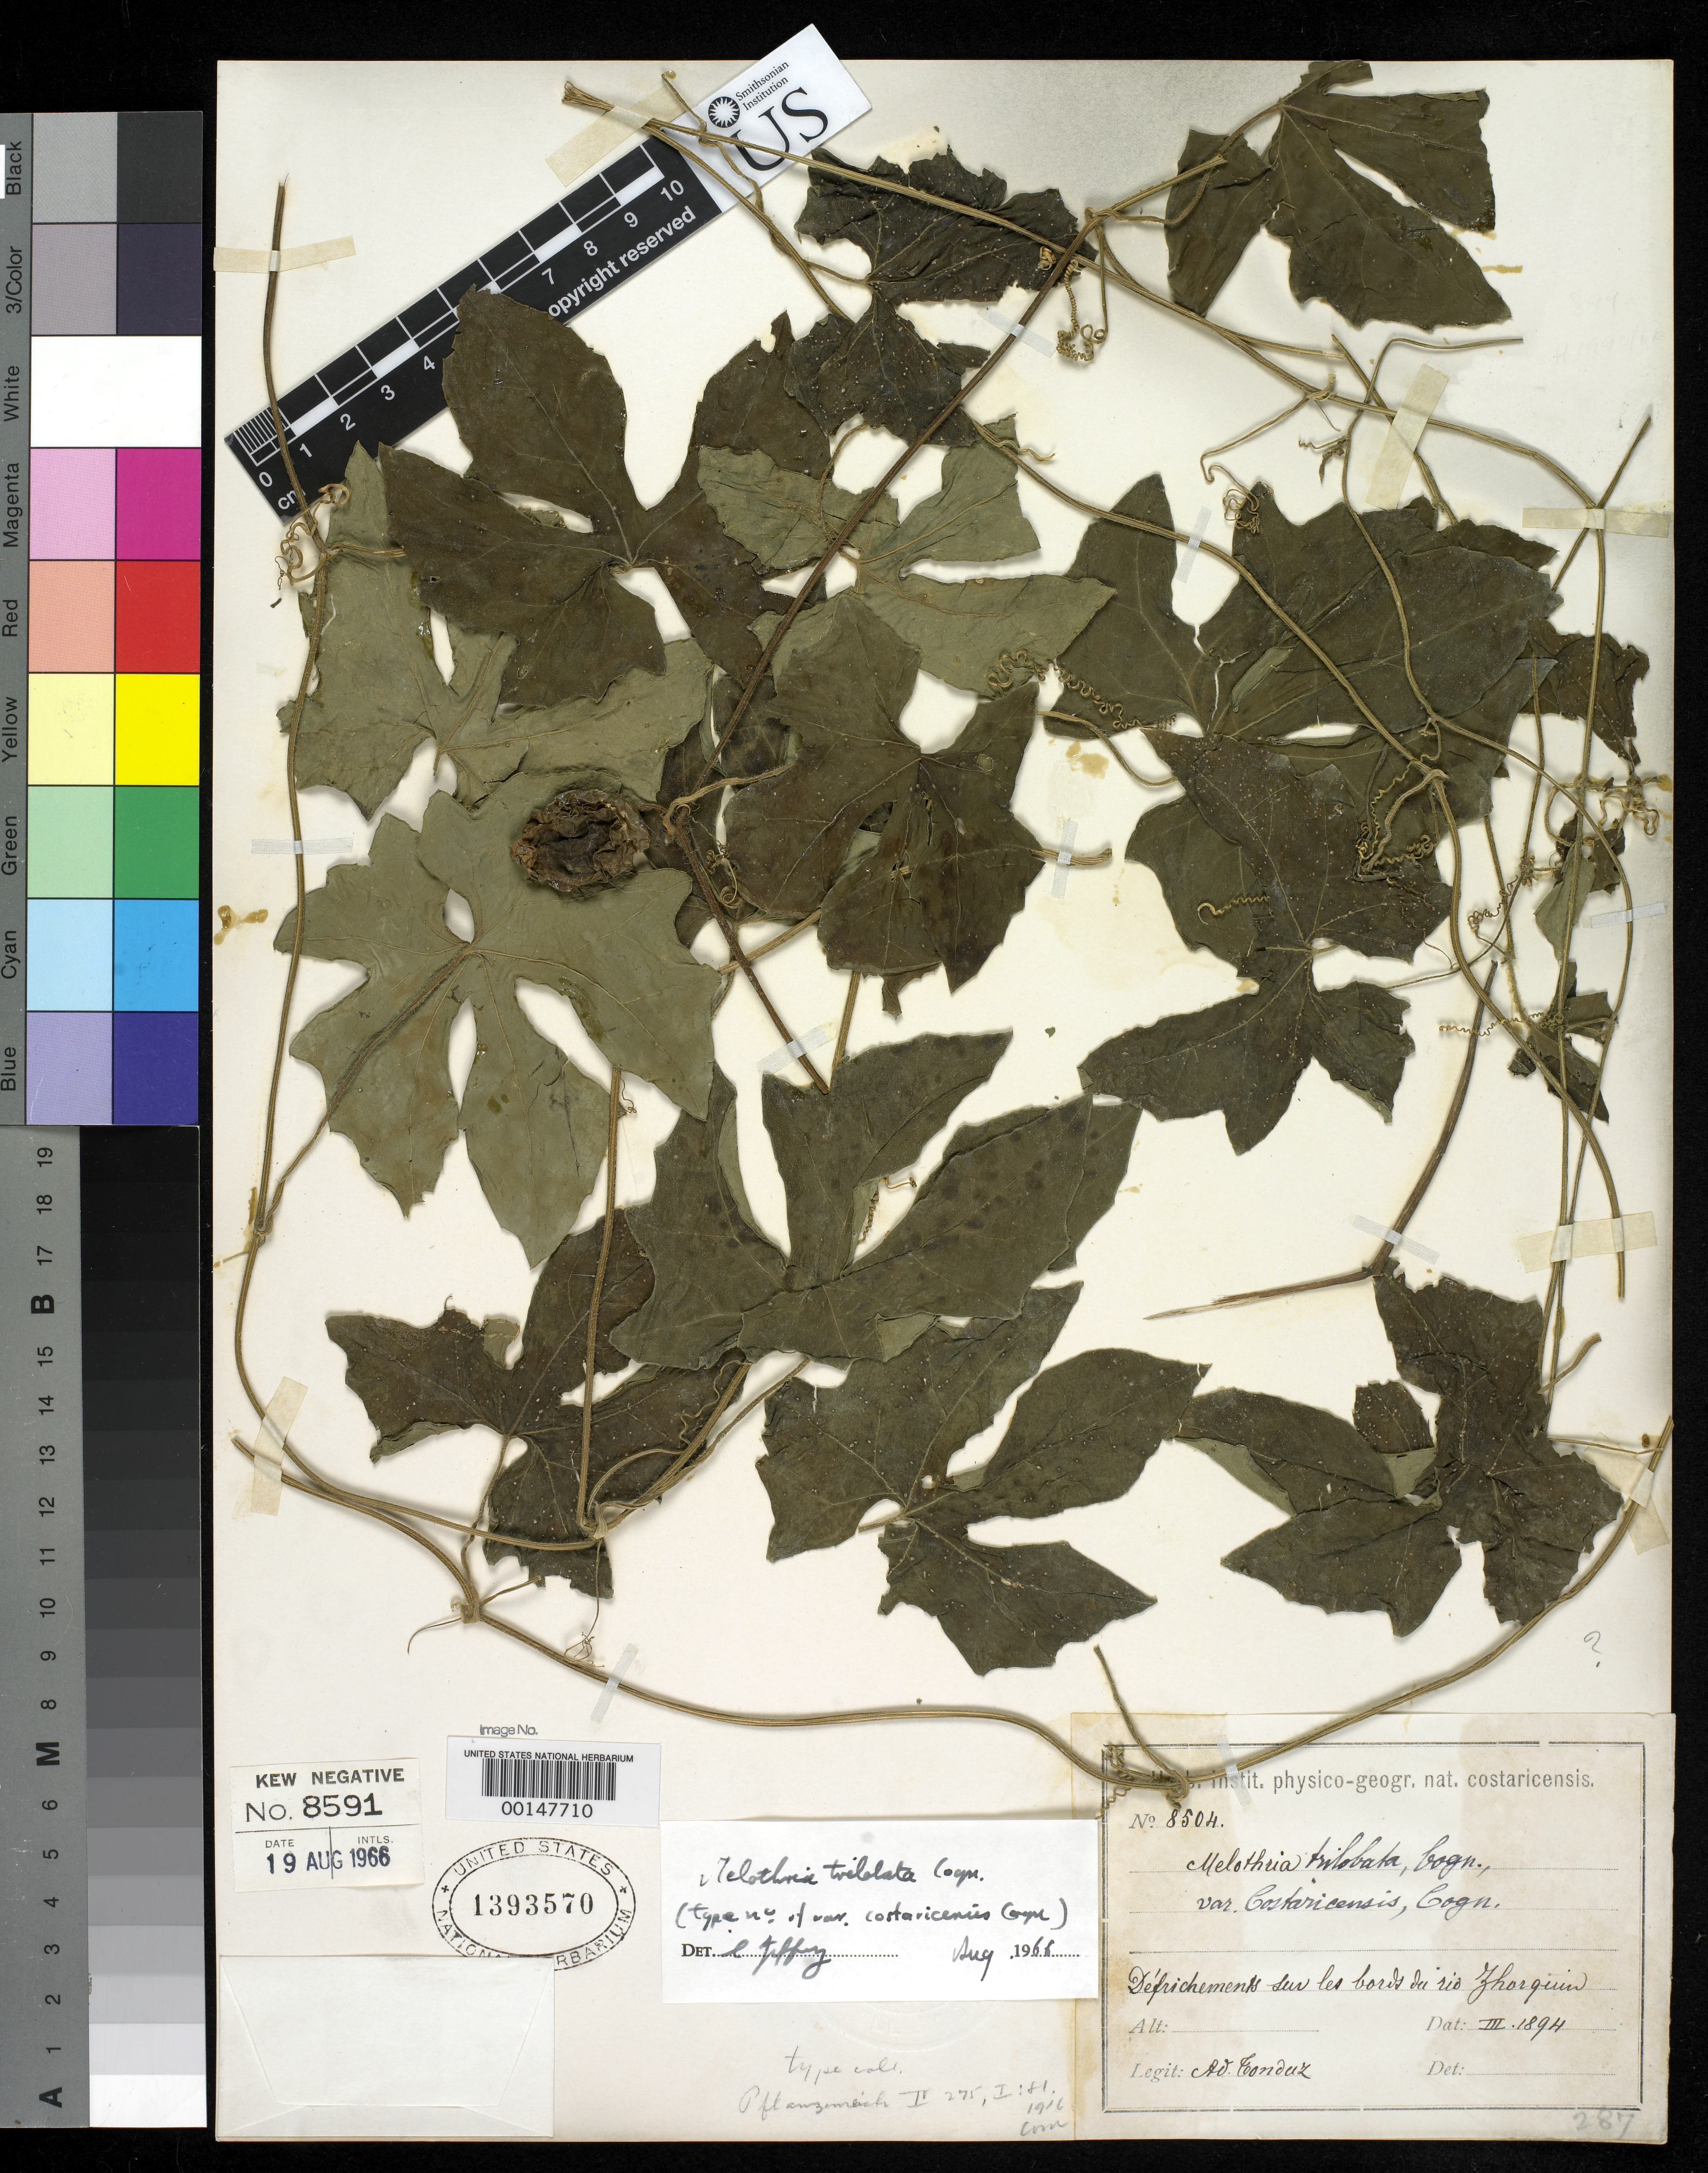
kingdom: Plantae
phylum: Tracheophyta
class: Magnoliopsida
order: Cucurbitales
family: Cucurbitaceae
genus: Melothria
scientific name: Melothria trilobata var. costaricensis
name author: Cogn. in Engl.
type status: Isotype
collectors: A. Tonduz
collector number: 8504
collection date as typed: Mar 1894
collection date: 1894-03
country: Costa Rica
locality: Deprichments sur les bords du Rio Yhorquin, Calamanca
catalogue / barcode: US 1393570